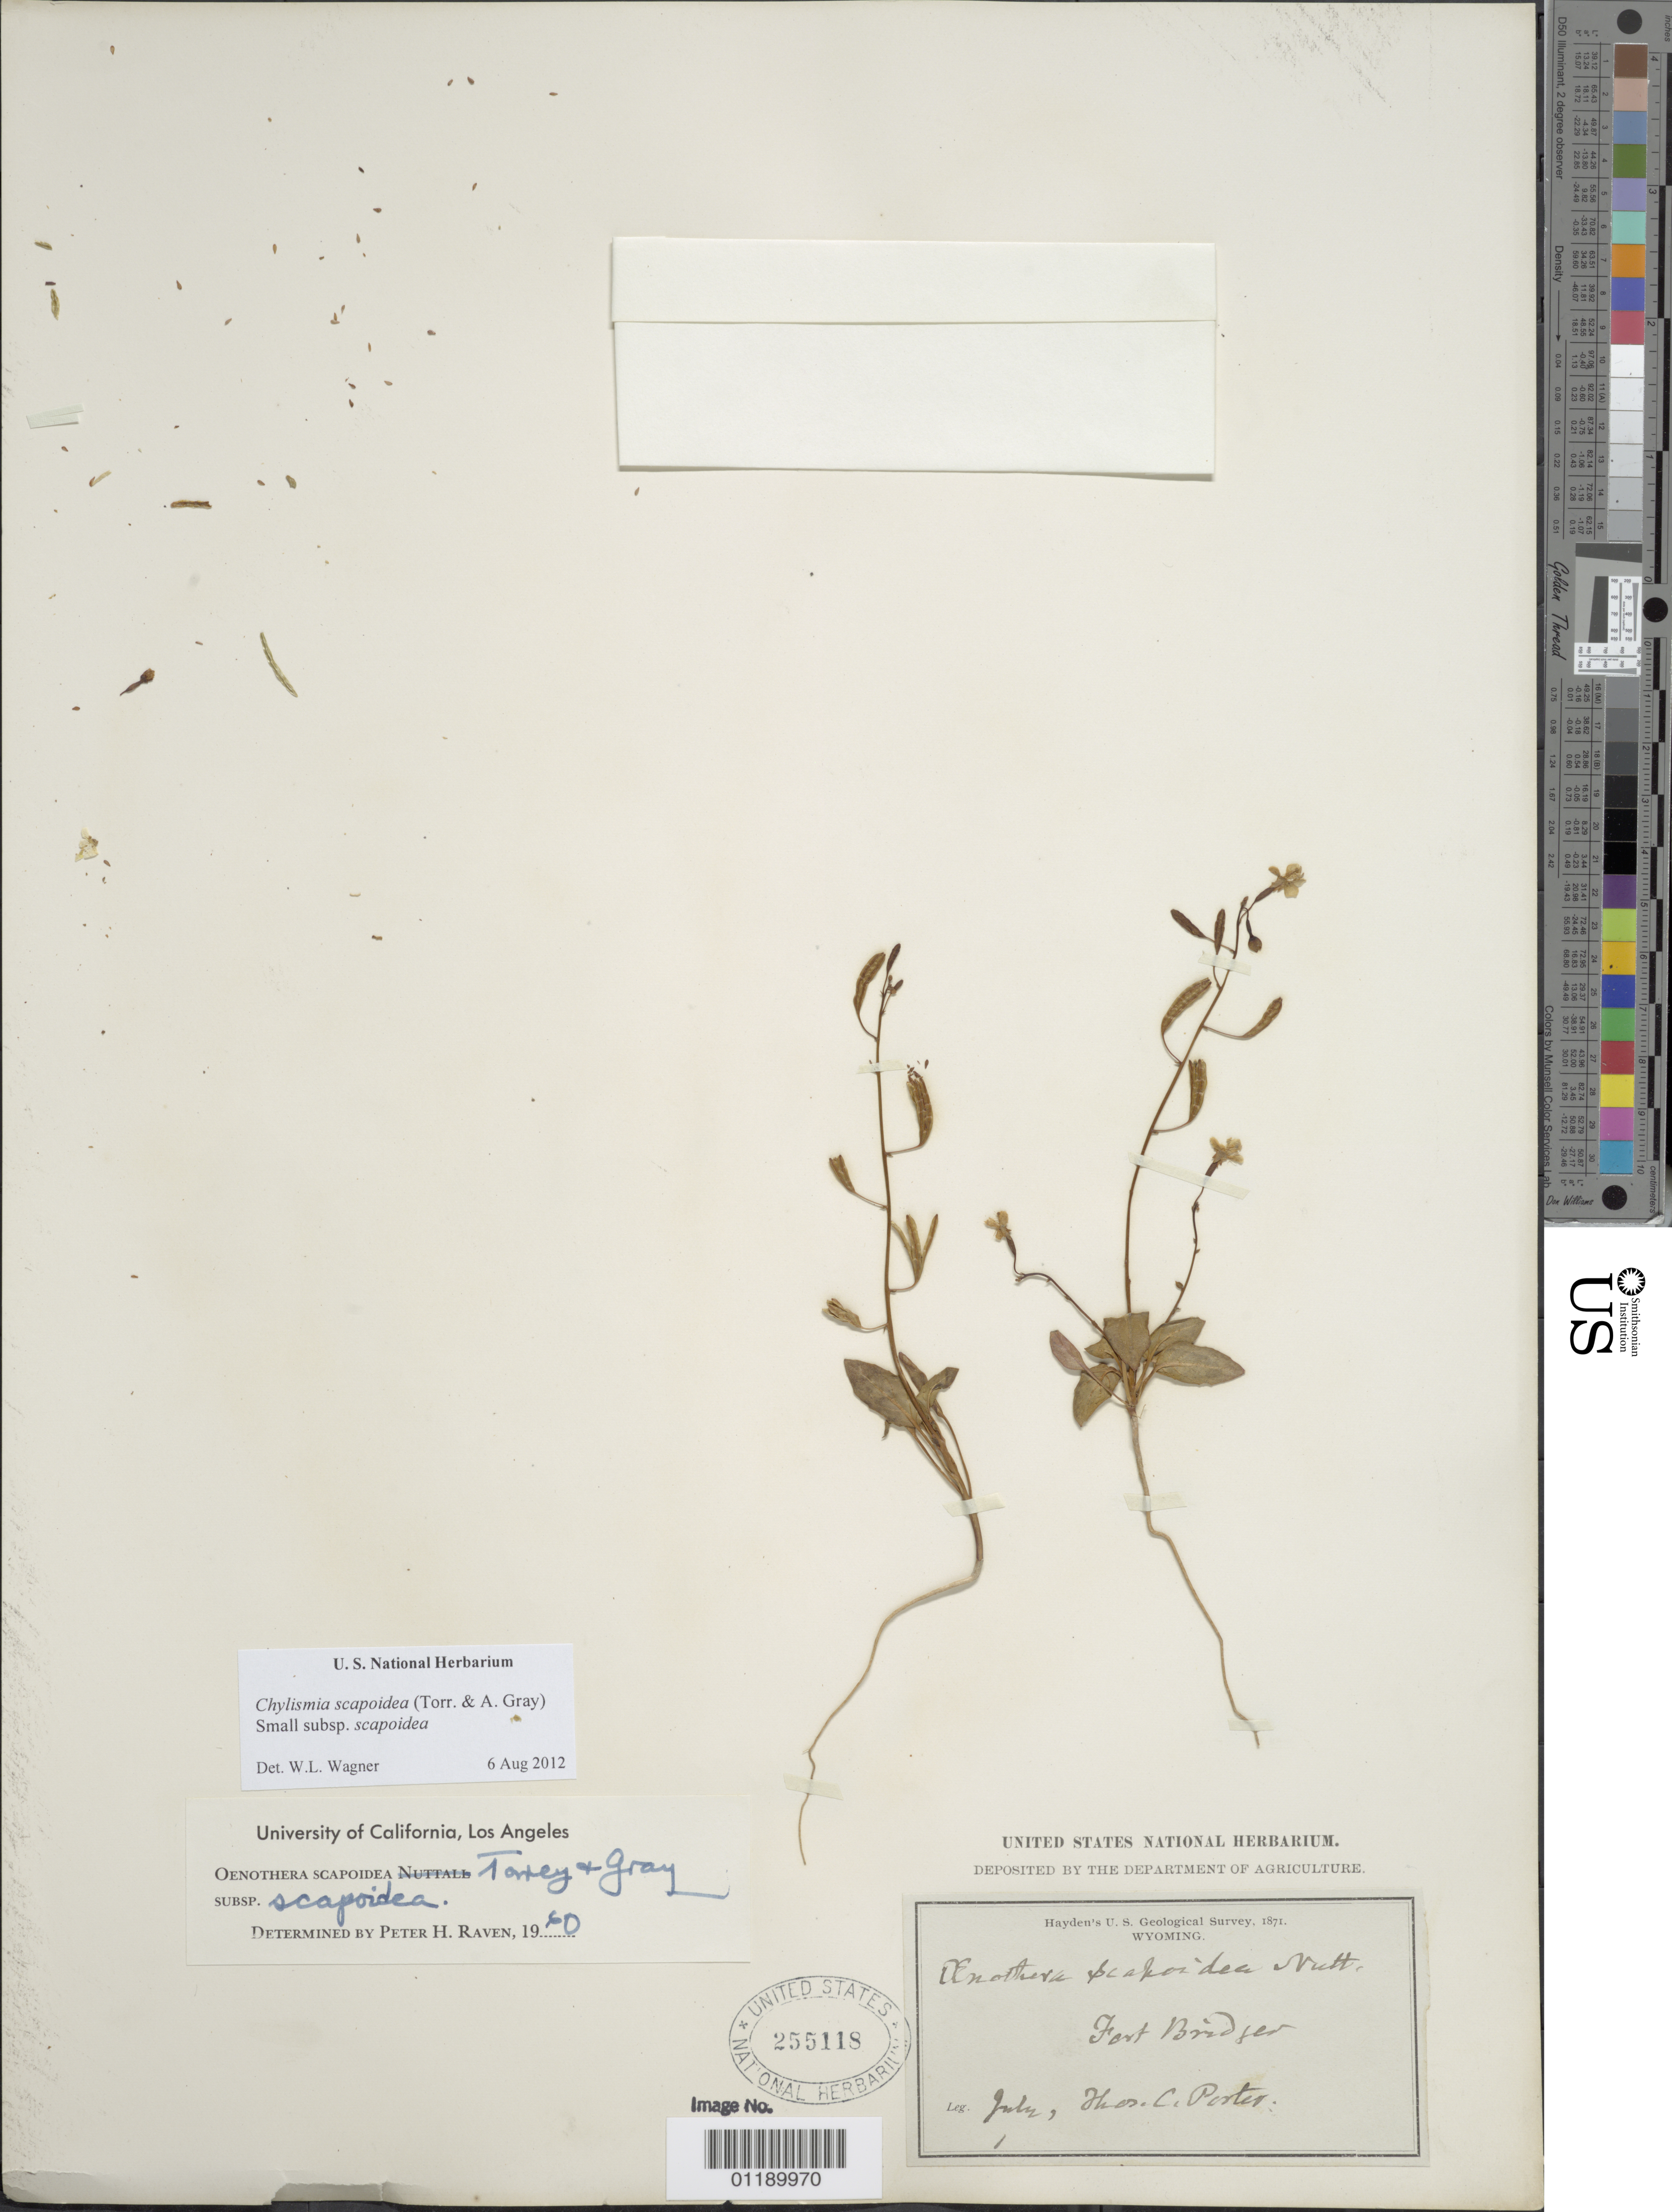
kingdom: Plantae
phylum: Tracheophyta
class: Magnoliopsida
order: Myrtales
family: Onagraceae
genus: Chylismia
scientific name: Chylismia scapoidea subsp. scapoidea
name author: (Torr. & A. Gray) Small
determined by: Wagner, W. L., (BOT), Smithsonian Institution - National Museum of Natural History (UNITED STATES)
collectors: T. C. Porter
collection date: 1871-07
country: United States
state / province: Wyoming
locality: Fort Bridger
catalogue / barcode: US 255118